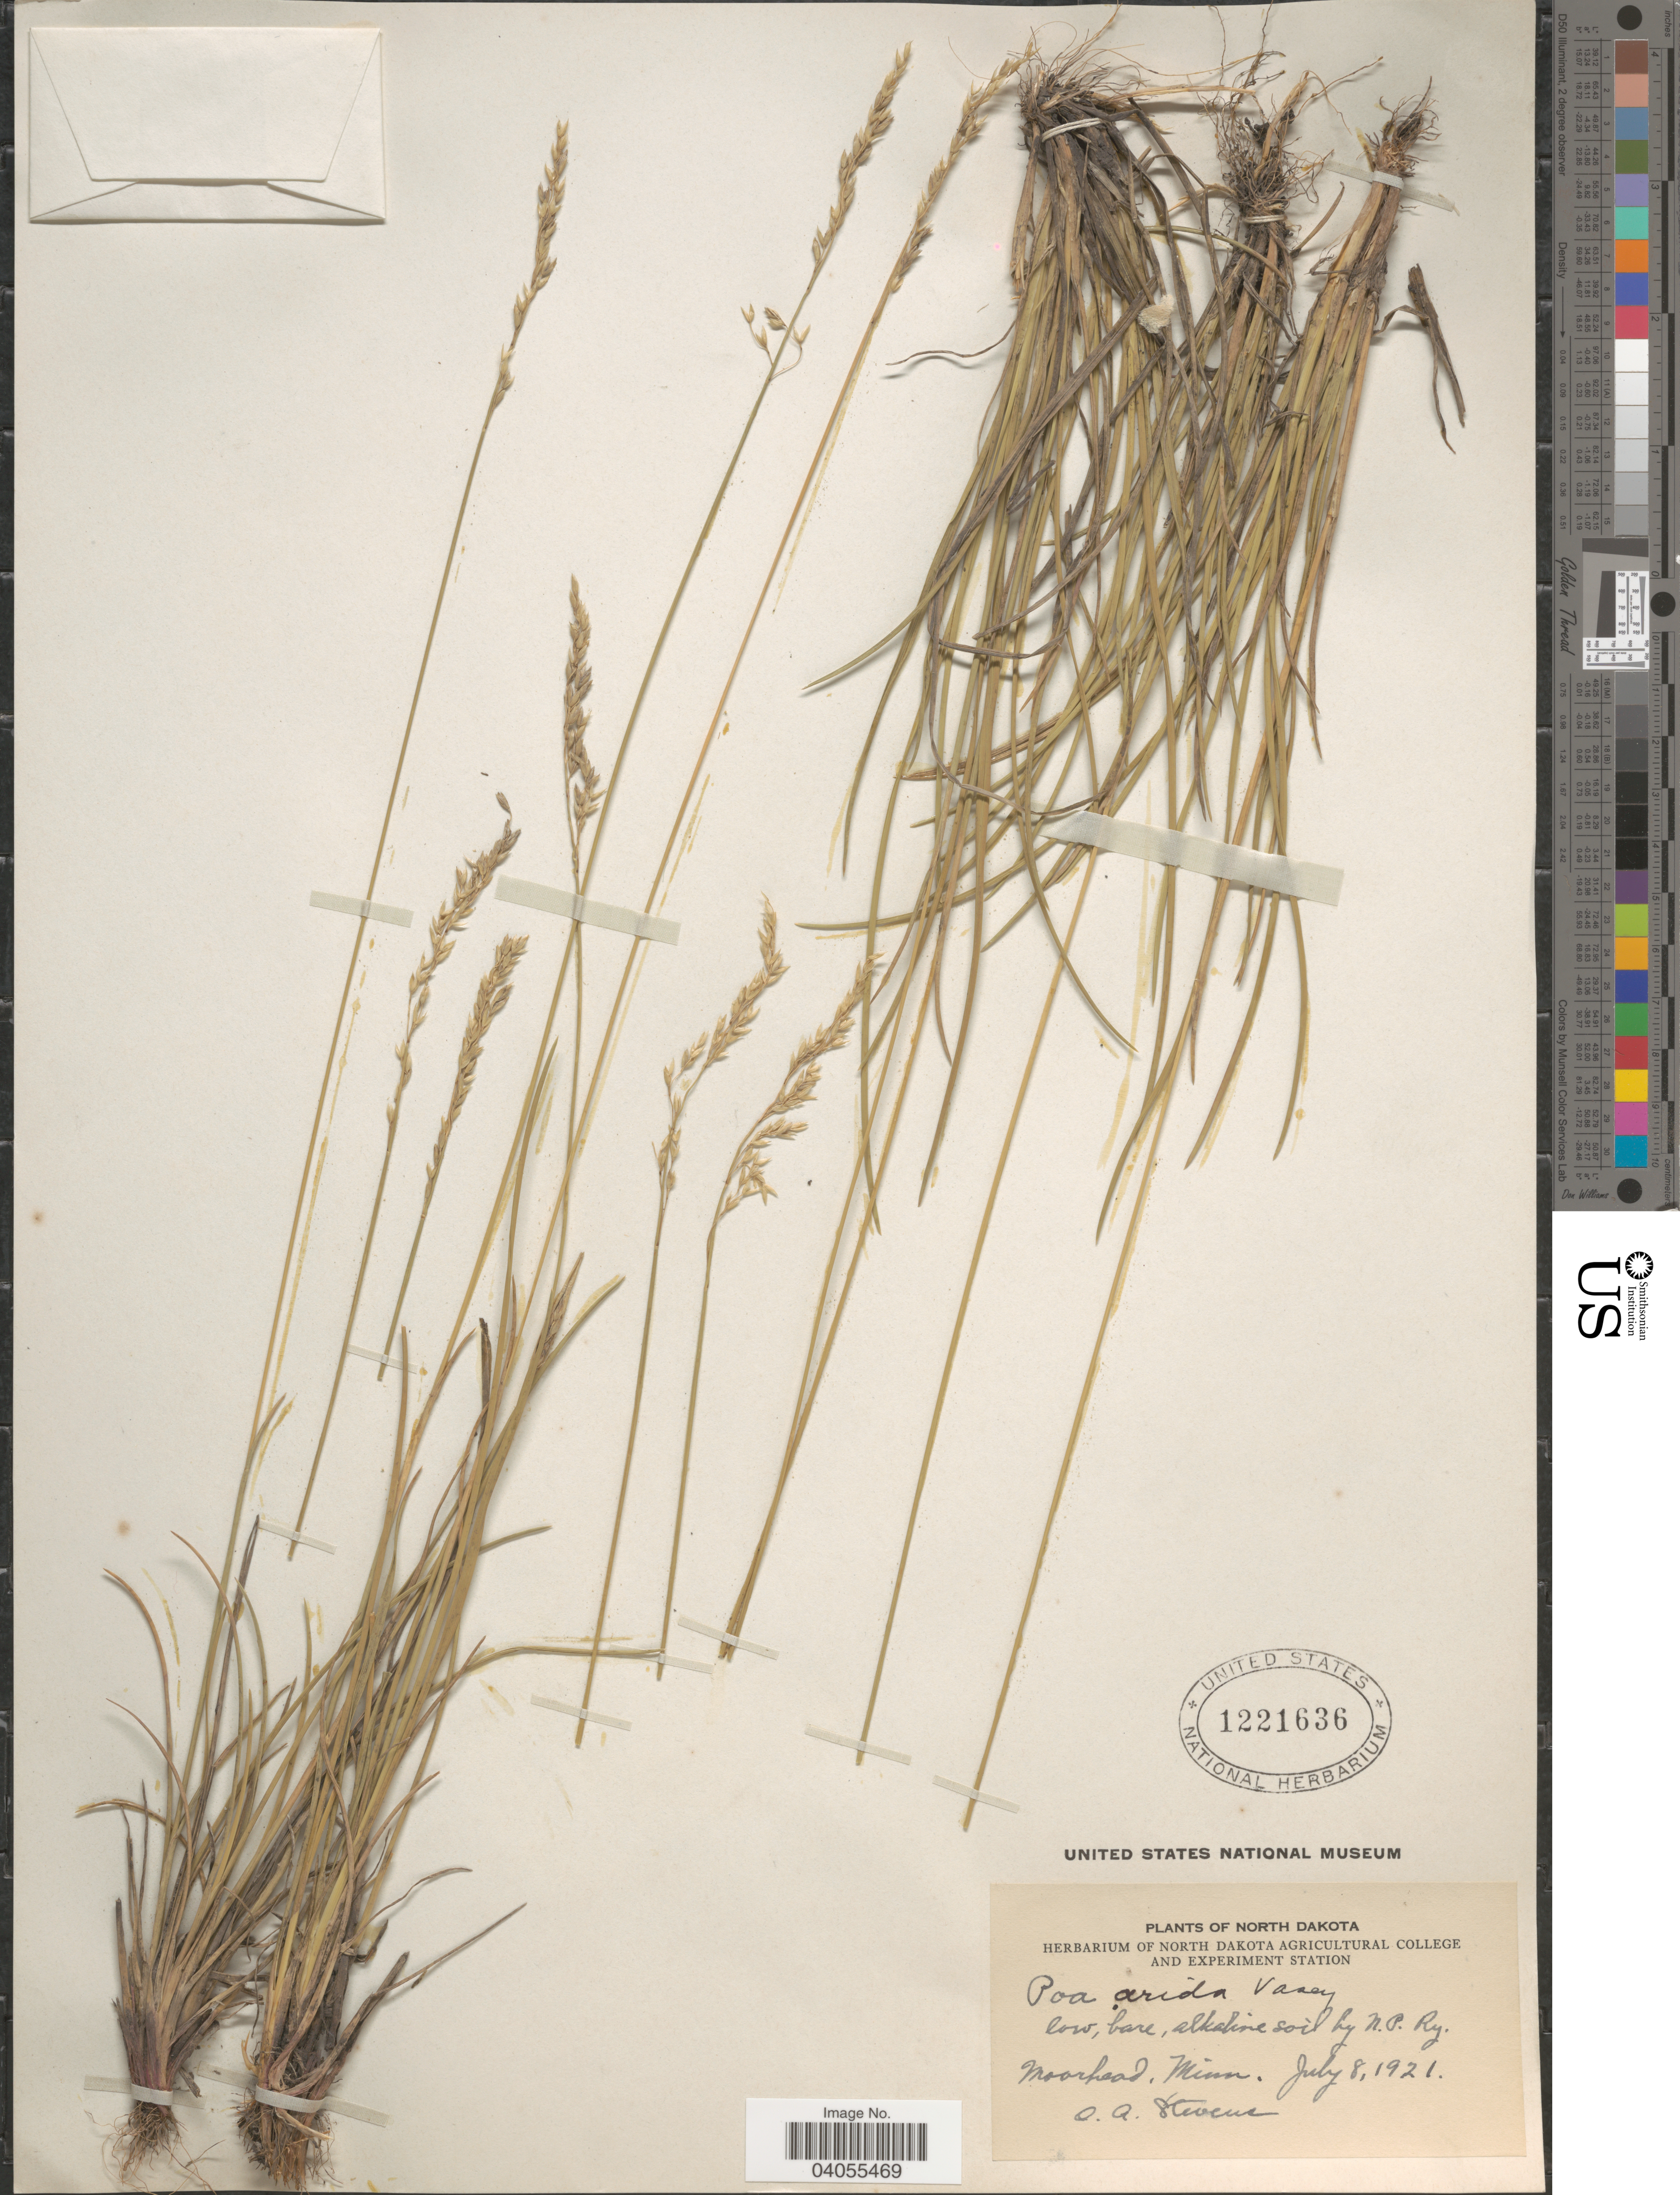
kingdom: Plantae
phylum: Tracheophyta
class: Liliopsida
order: Poales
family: Poaceae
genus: Poa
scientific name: Poa arida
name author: Vasey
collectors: O. A. Stevens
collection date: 1921-07-08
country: United States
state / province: Minnesota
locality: Low, bare, alkaline soil by N. P. Ry. Moorhead.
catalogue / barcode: US 1221636